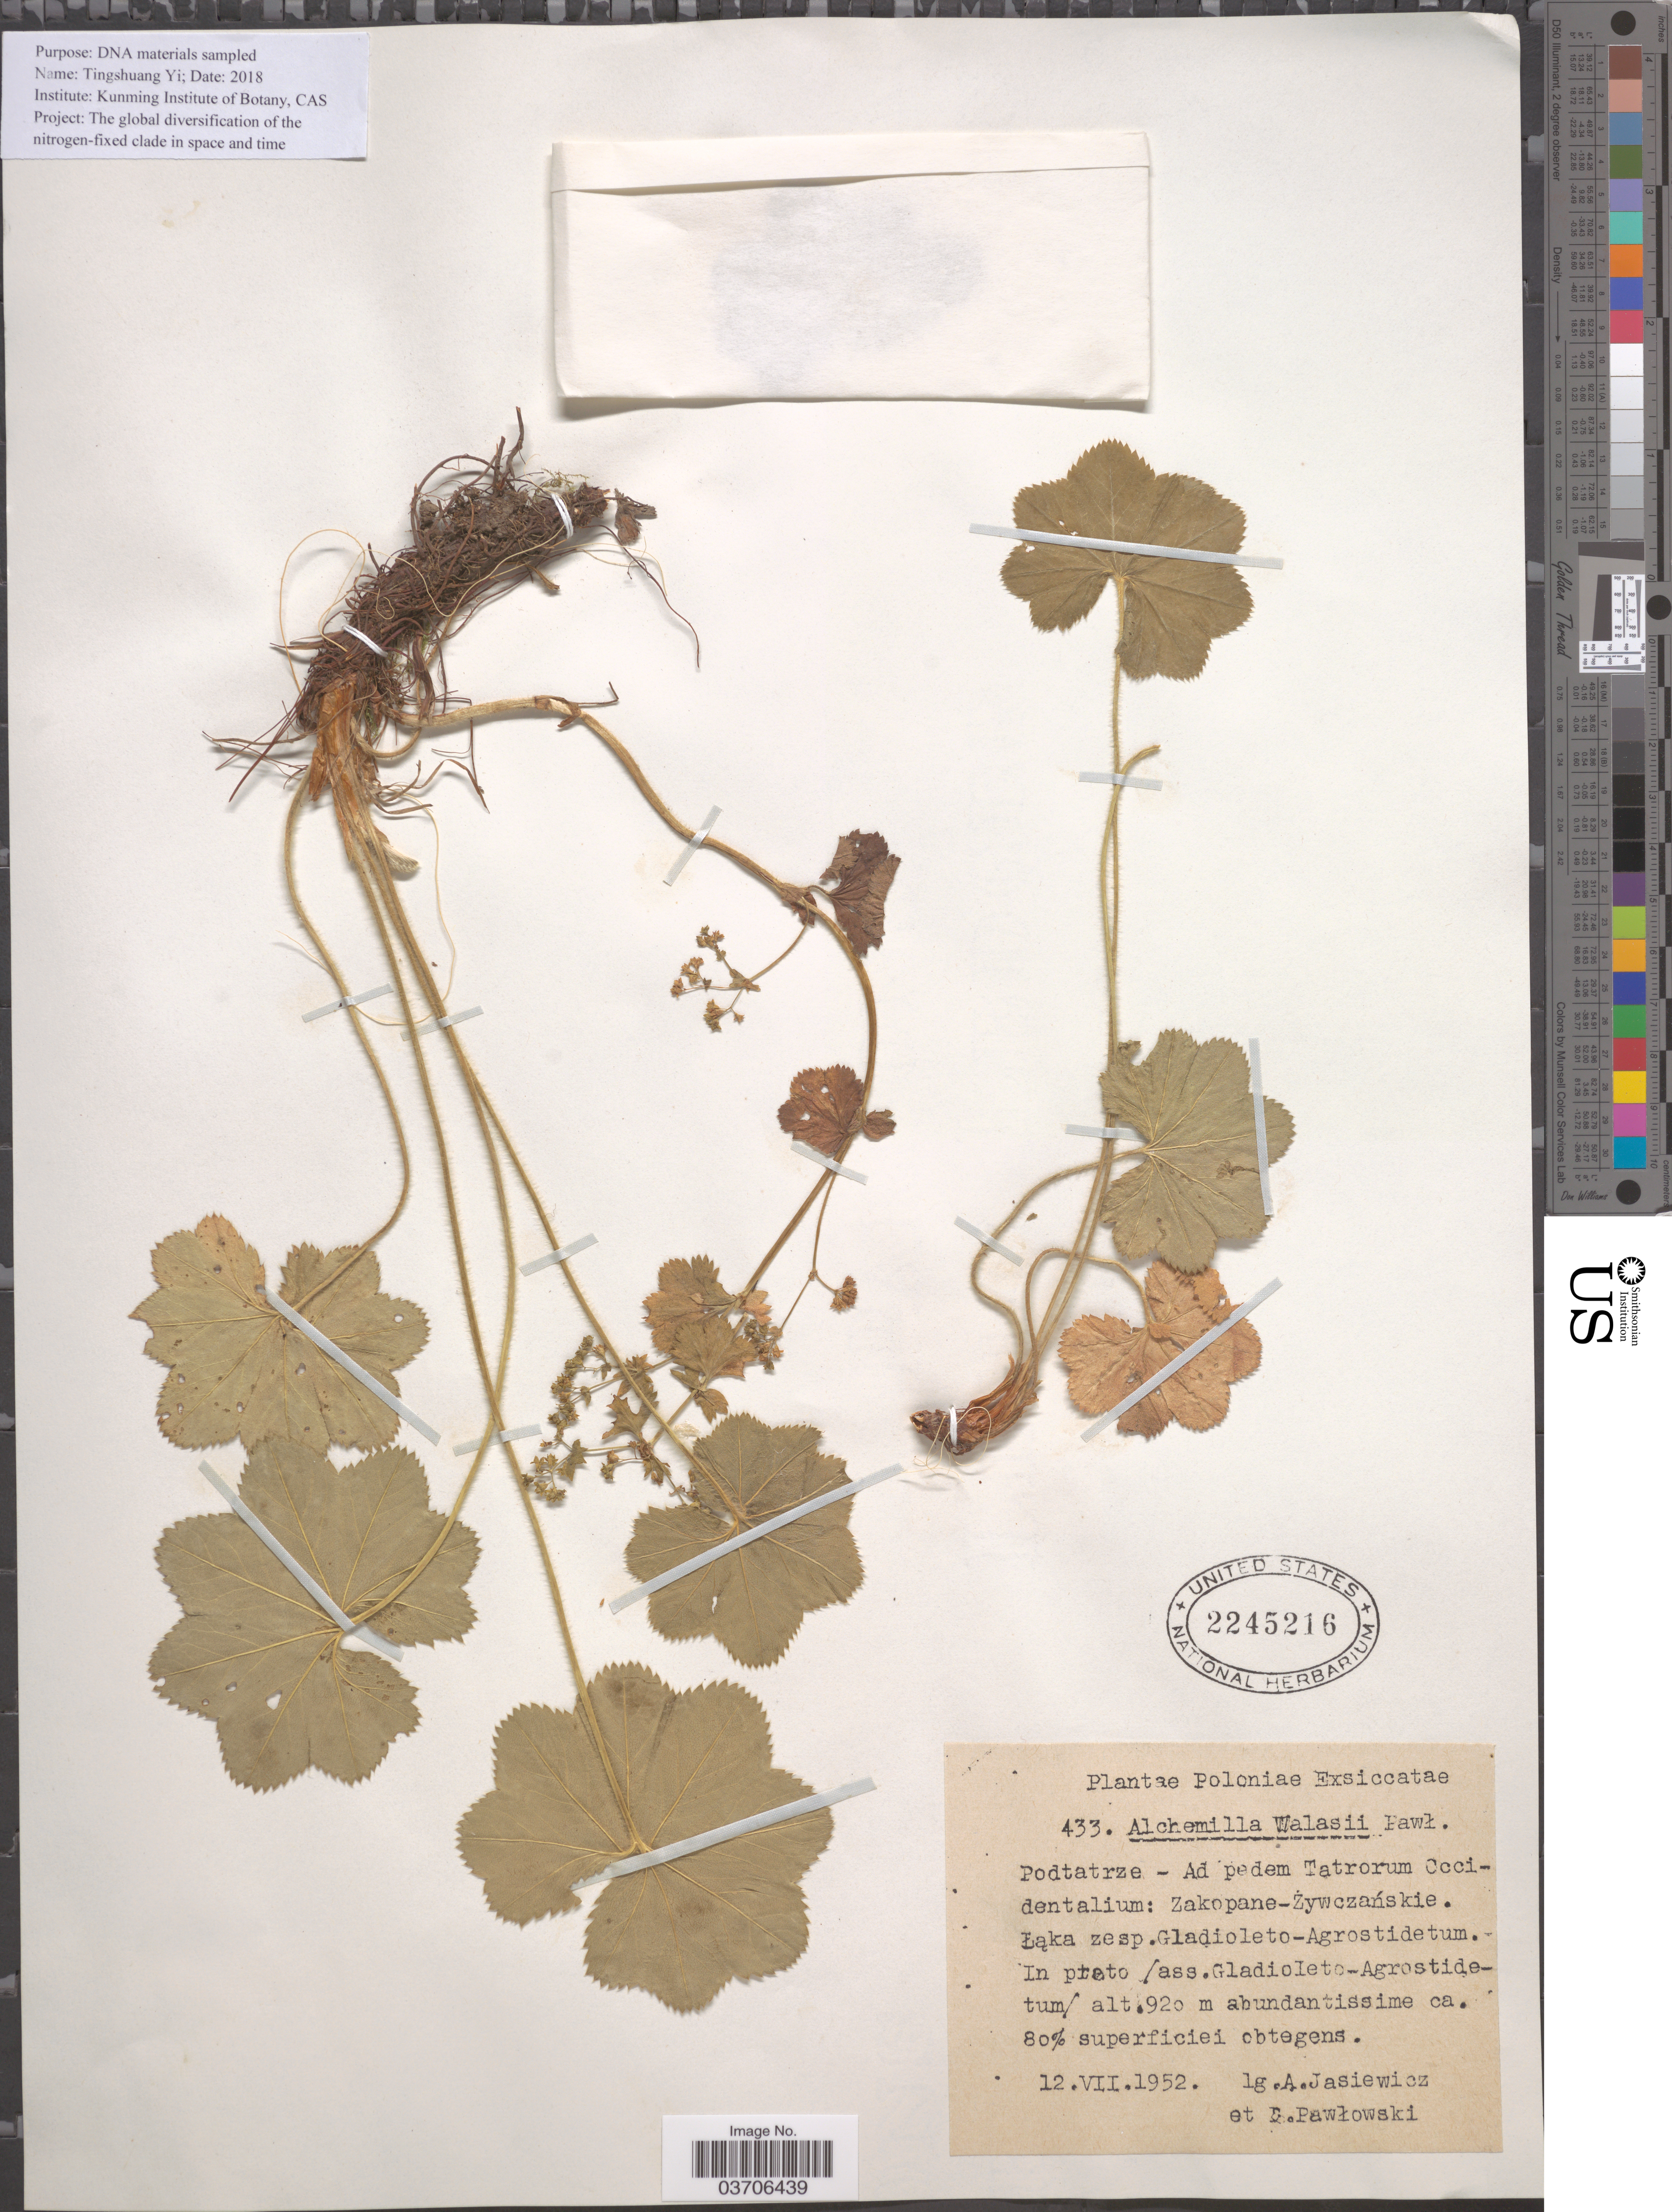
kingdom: Plantae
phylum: Tracheophyta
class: Magnoliopsida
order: Rosales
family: Rosaceae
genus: Alchemilla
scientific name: Alchemilla walasii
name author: Pawł.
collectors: A. Jasiewicz & B. Pawlowski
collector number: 433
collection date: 1952-07-12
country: Poland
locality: Podtatrze - Ad pedem Tatrorum Occidentalium: Zakopane-Zywczańskie.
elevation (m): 920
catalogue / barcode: US 2245216